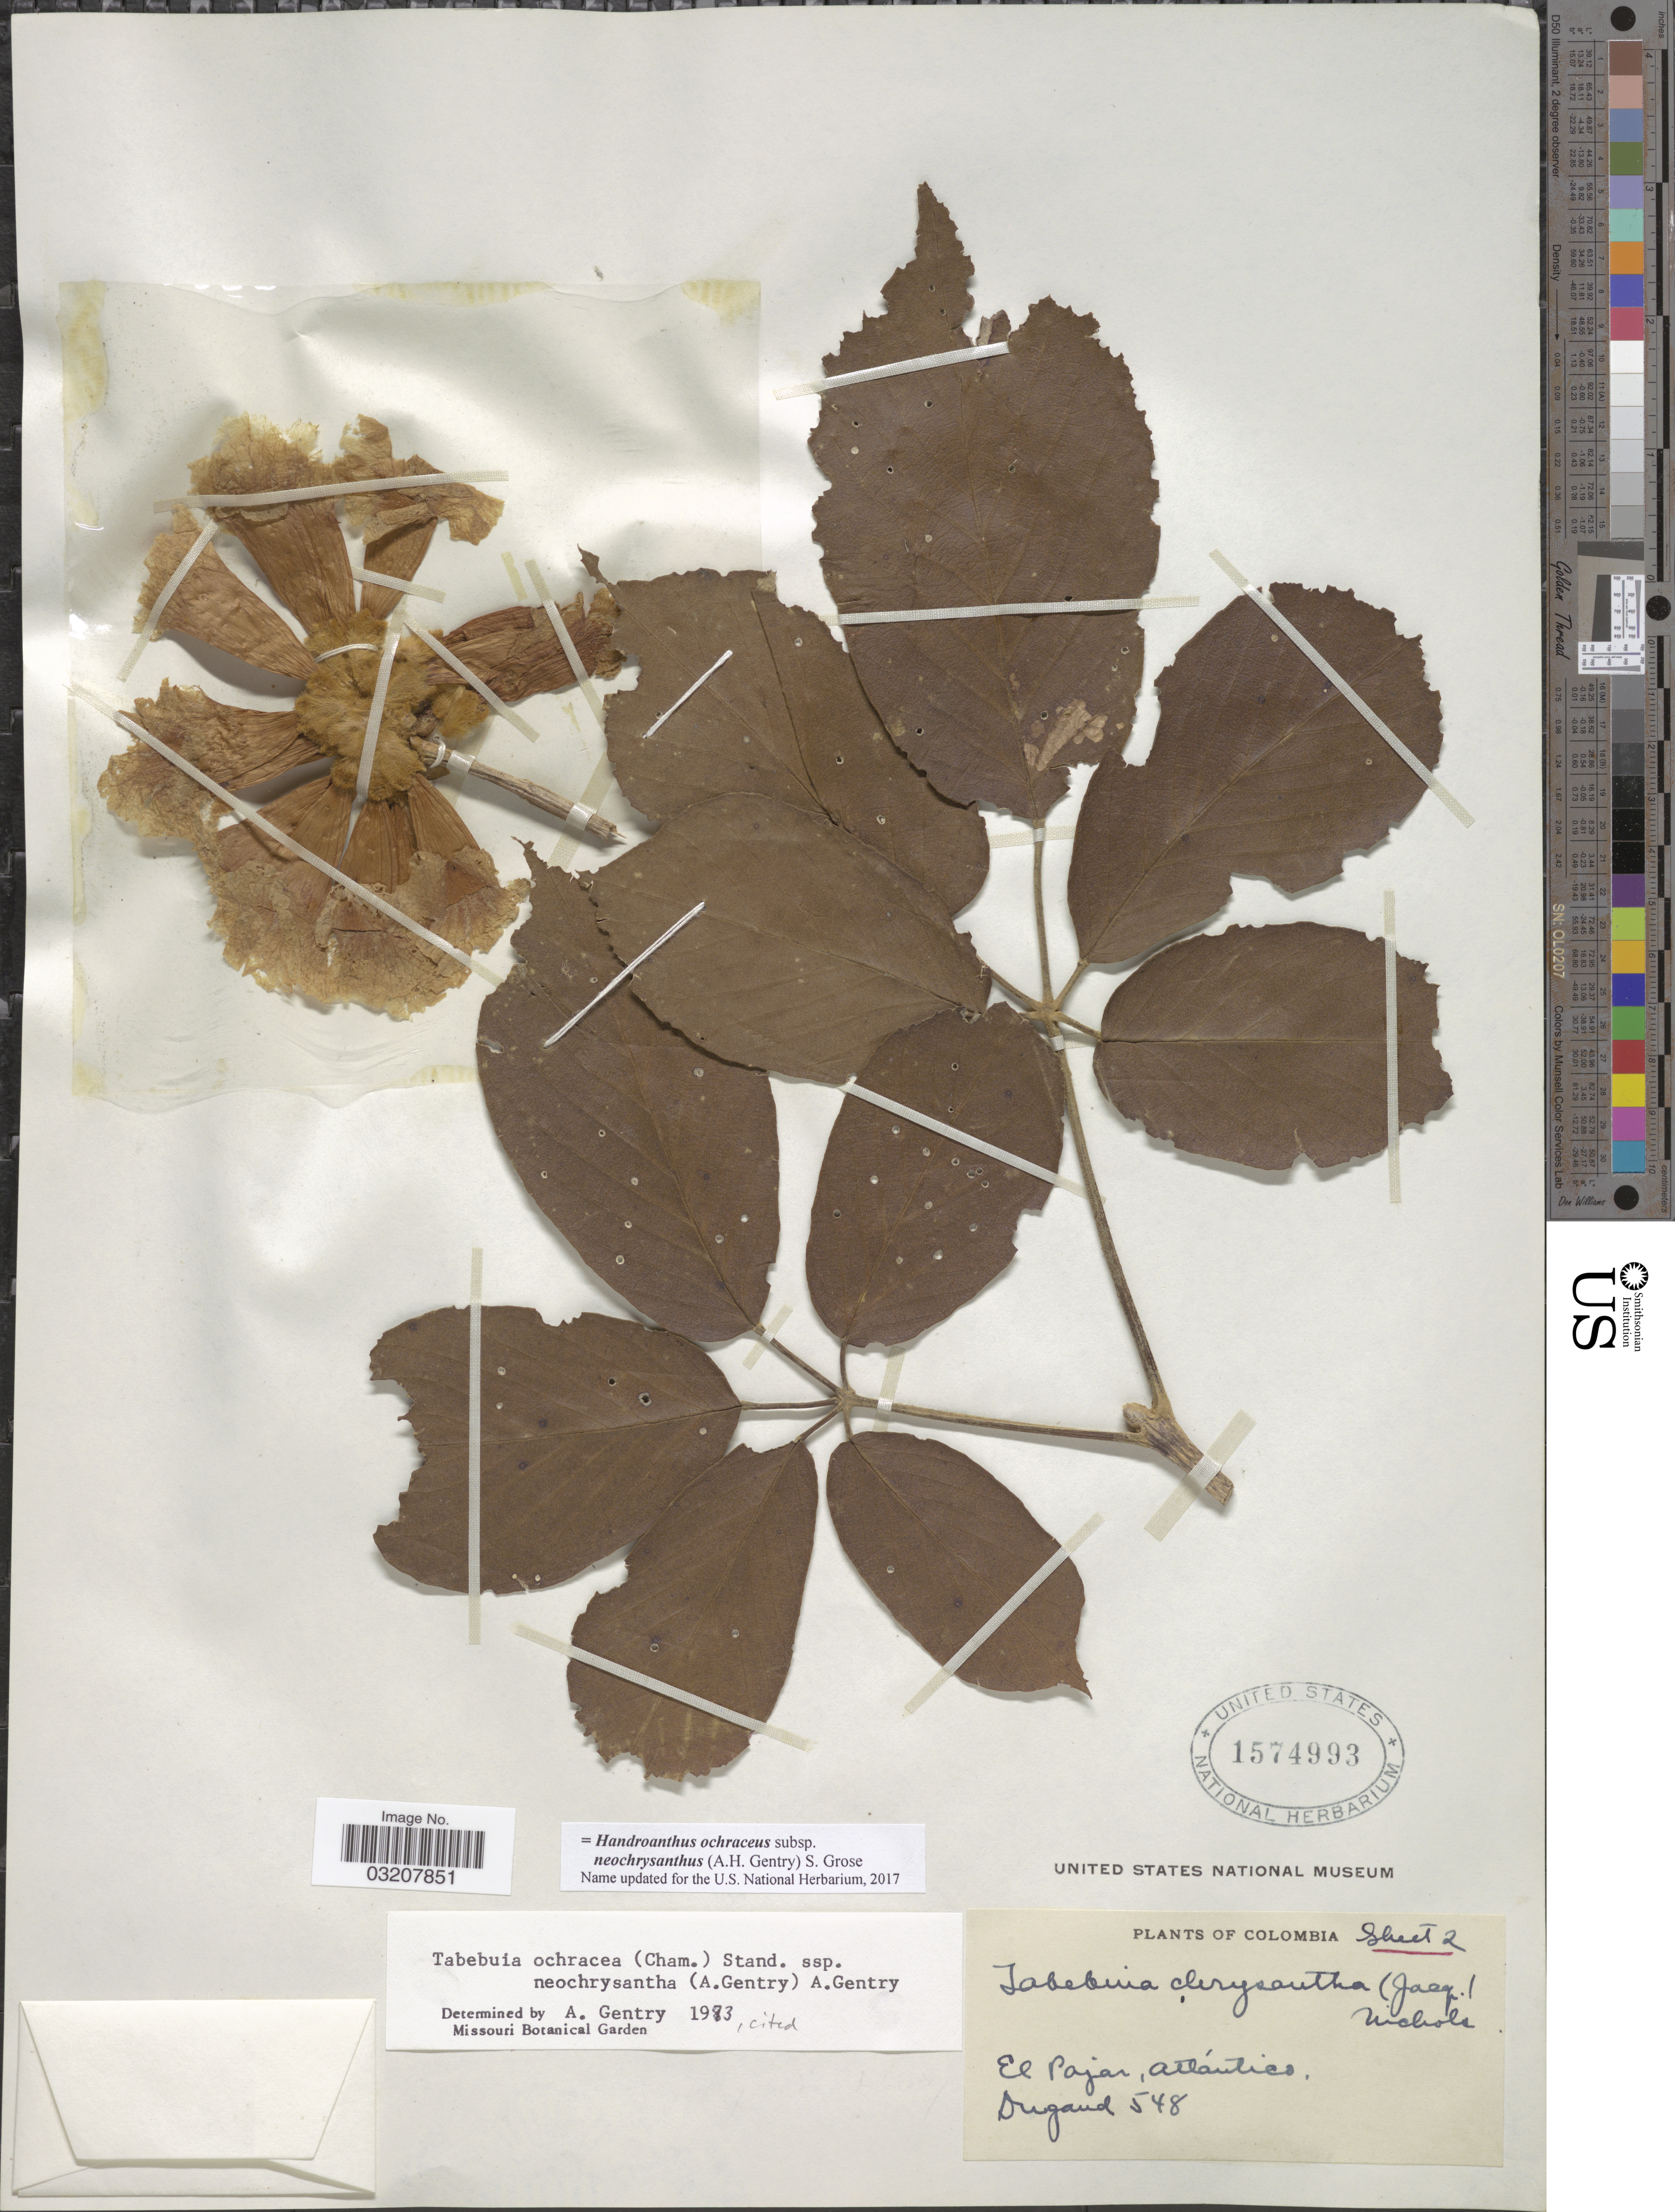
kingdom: Plantae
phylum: Tracheophyta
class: Magnoliopsida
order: Lamiales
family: Bignoniaceae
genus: Handroanthus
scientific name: Handroanthus ochraceus subsp. neochrysanthus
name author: (A.H. Gentry) S.O. Grose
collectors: Dugand, --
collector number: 548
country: Colombia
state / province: Atlántico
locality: El Pajar.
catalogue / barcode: US 1574993